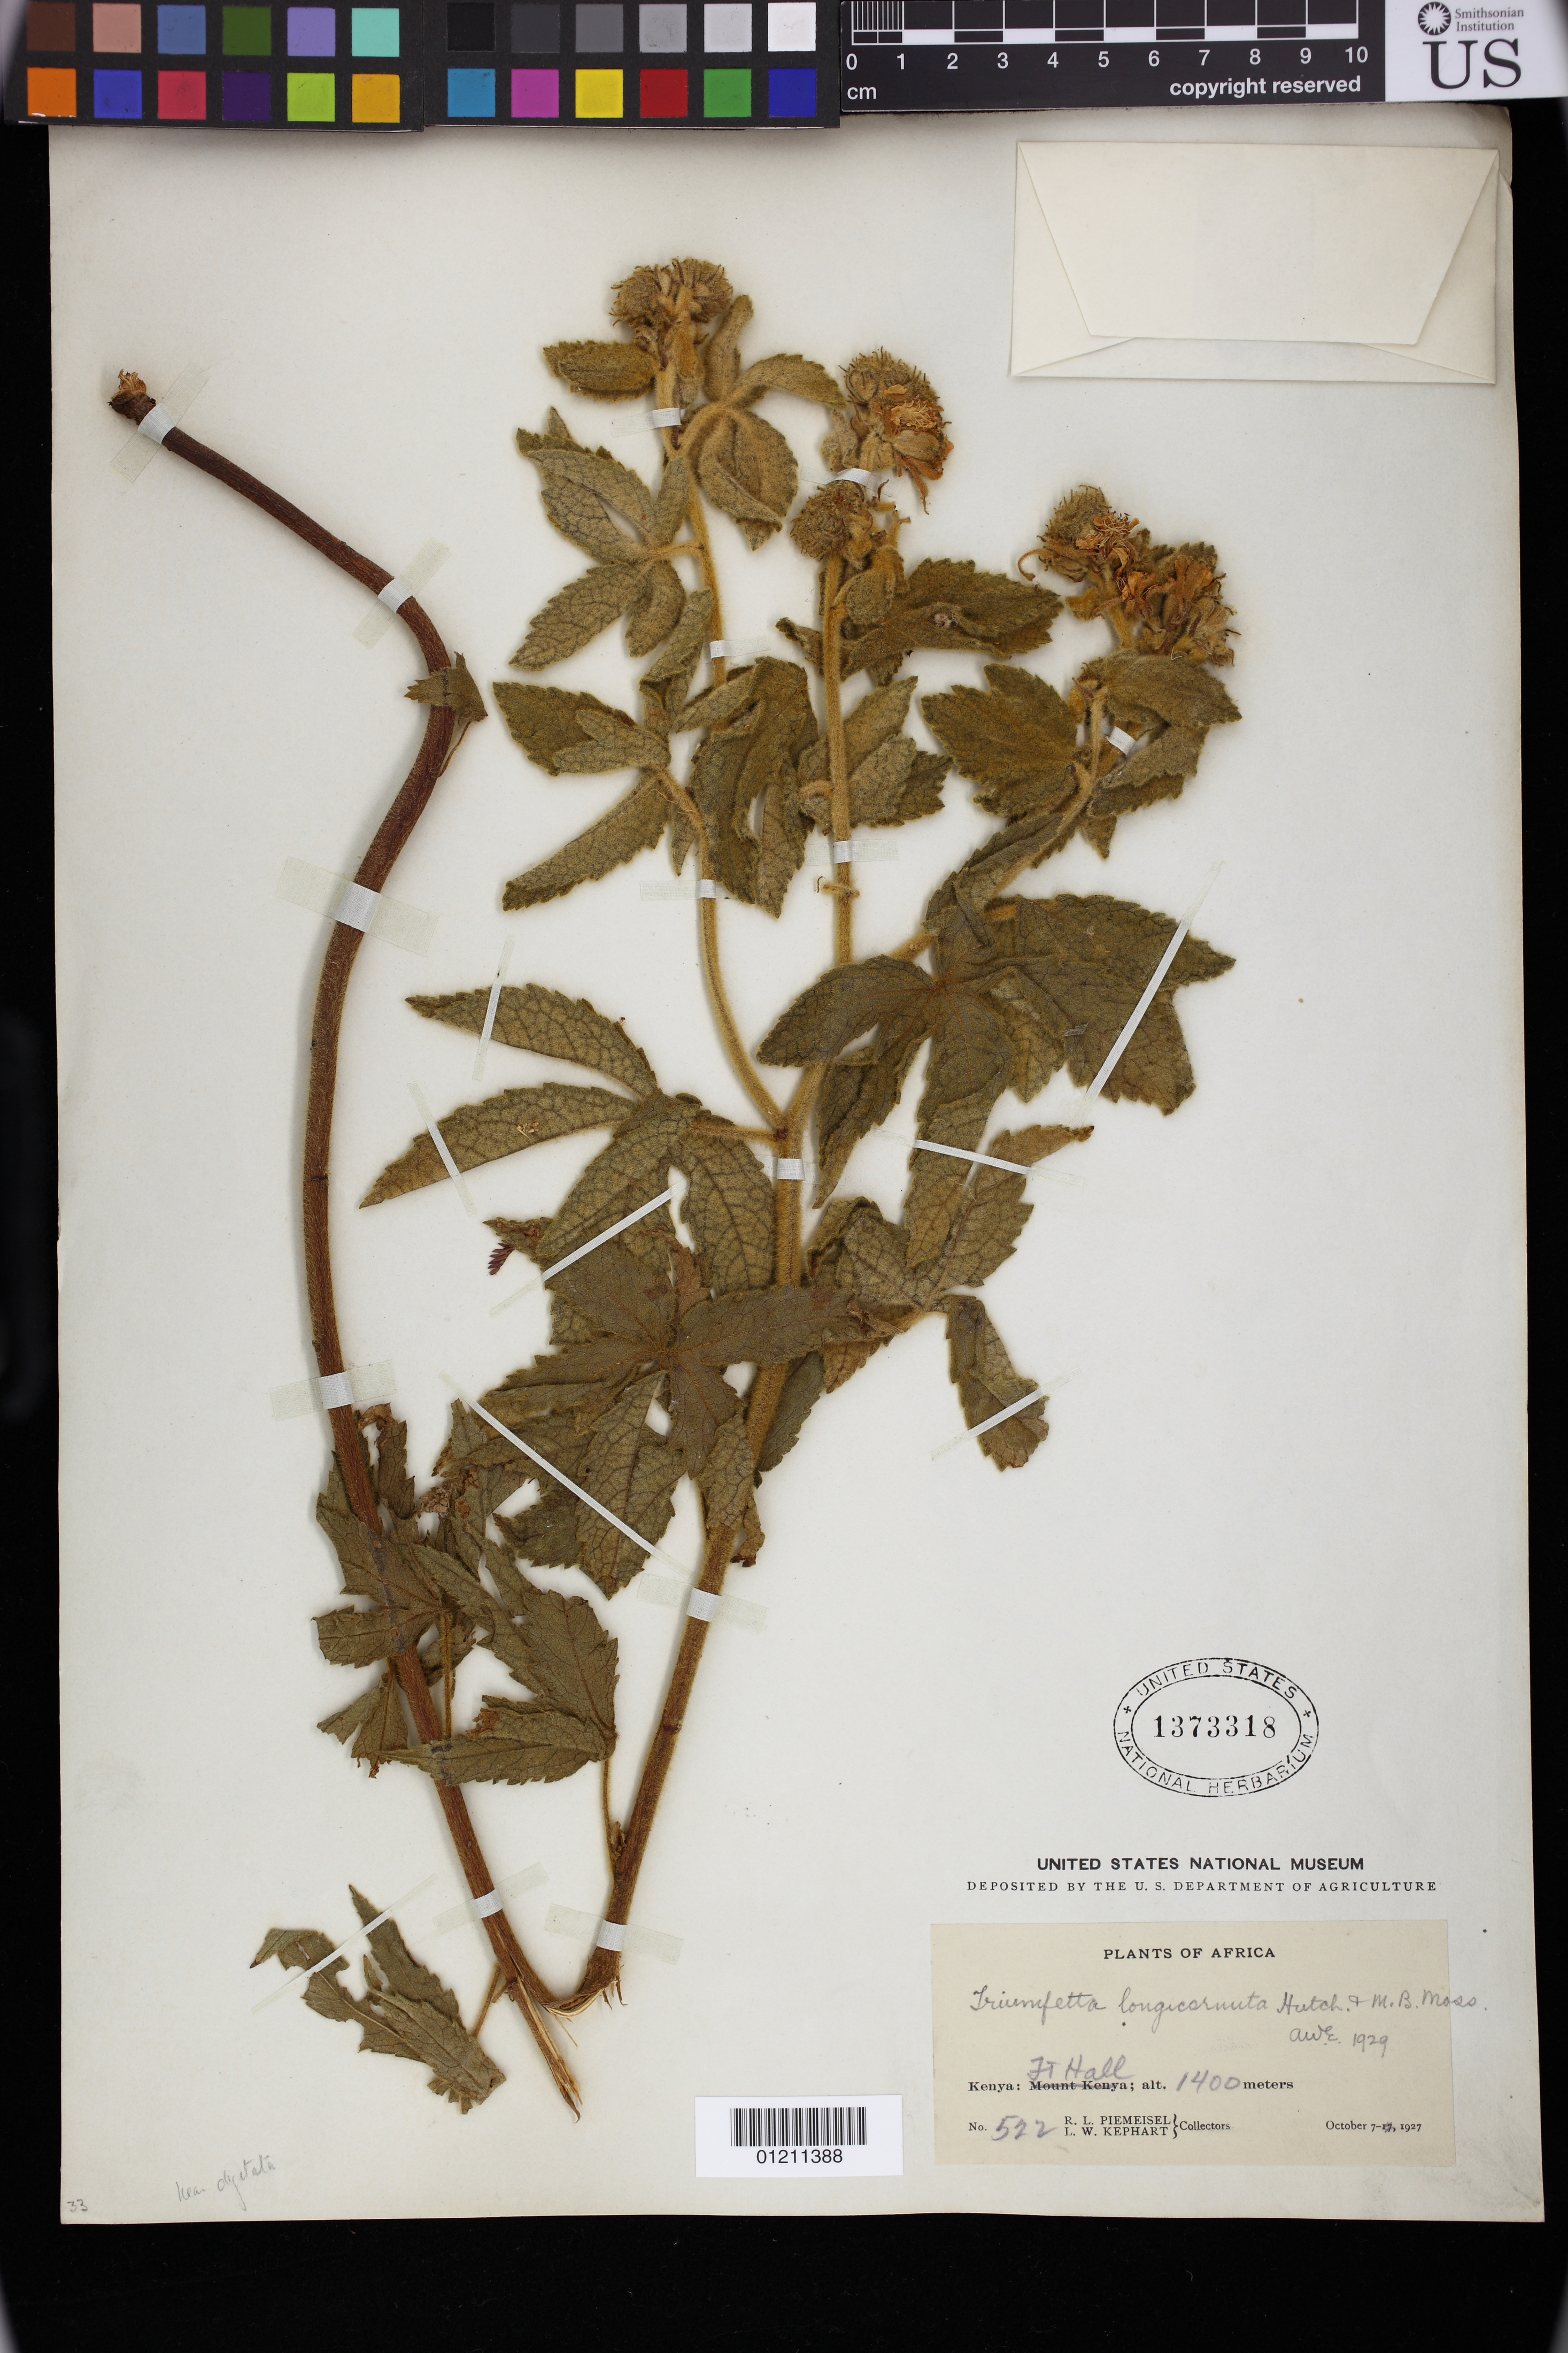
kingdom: Plantae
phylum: Tracheophyta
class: Magnoliopsida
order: Malvales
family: Malvaceae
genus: Triumfetta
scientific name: Triumfetta longicornuta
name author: Hutch. & M.B. Moss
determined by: Dorr, Laurence J., Curator (BOT), Smithsonian Institution - National Museum of Natural History (UNITED STATES)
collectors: R. L. Piemeisel & L. W. Kephart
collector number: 522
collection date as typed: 10 Jul 1927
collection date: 1927-07-10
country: Kenya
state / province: Murang'A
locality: Ft Hall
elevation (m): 1400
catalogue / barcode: US 1373318